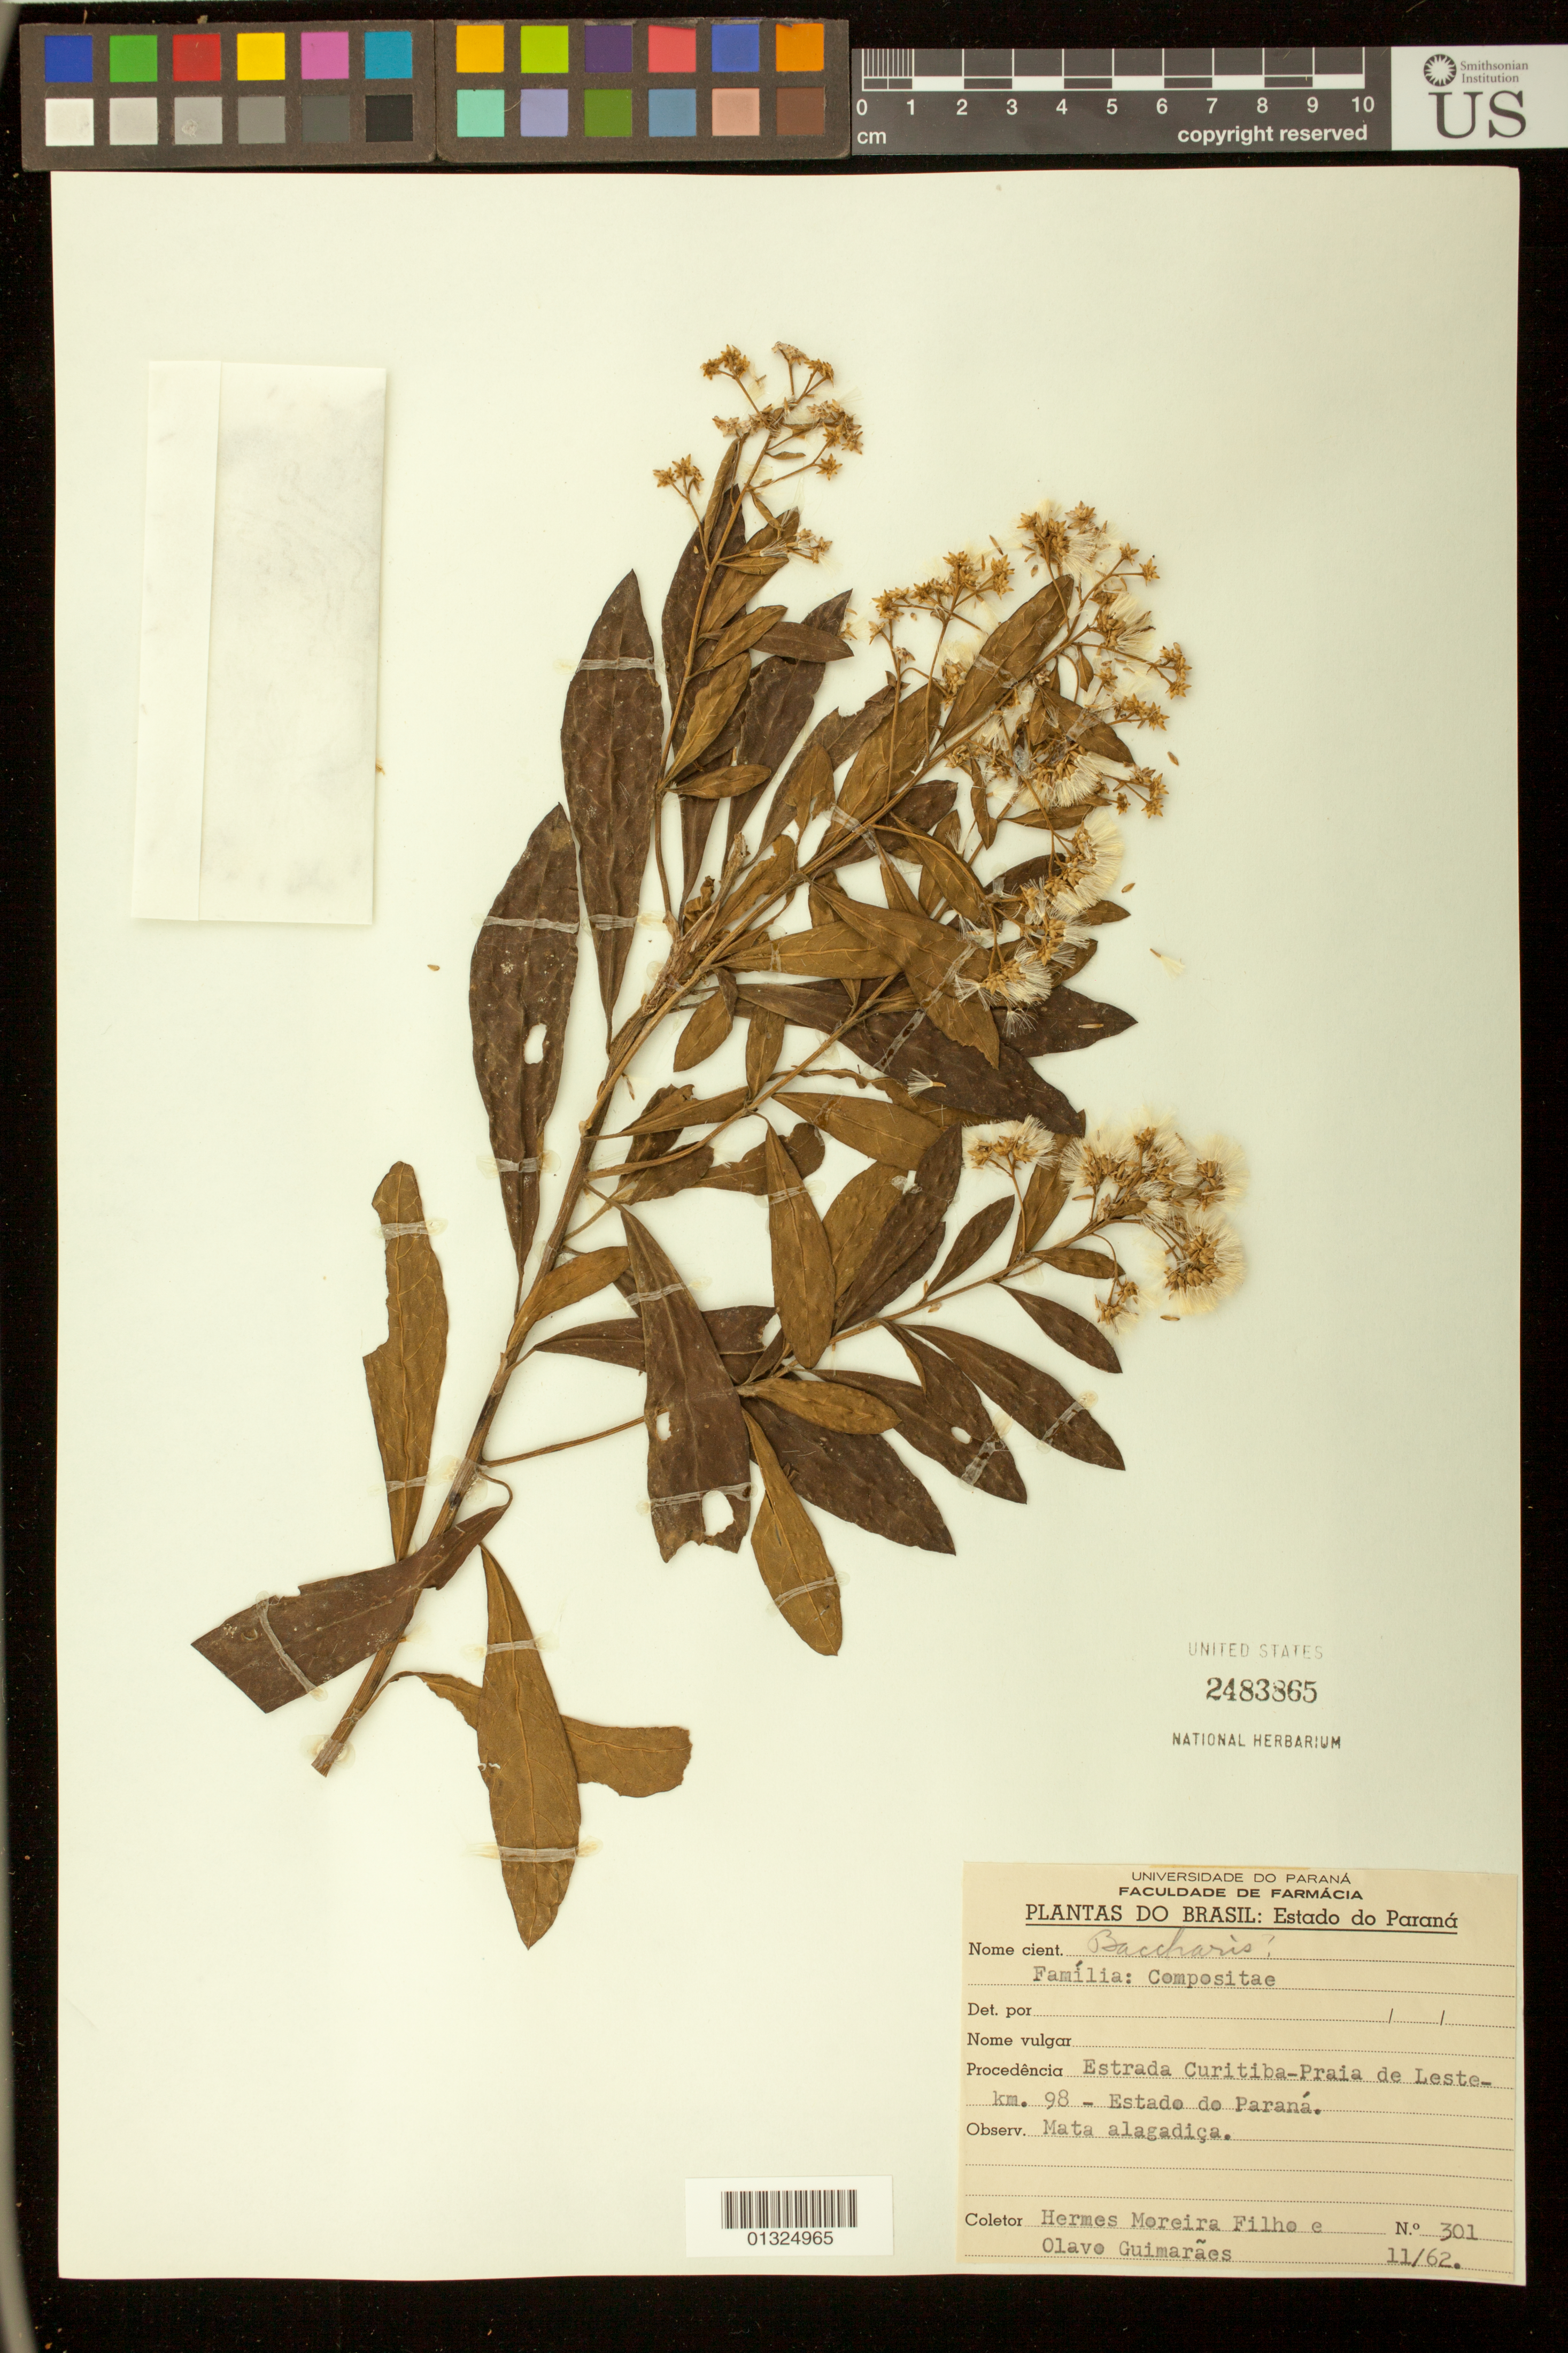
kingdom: Plantae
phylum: Tracheophyta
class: Magnoliopsida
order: Asterales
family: Asteraceae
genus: Baccharis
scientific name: Baccharis sp.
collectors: H. Moreira & O. A. Guimarães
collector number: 301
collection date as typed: Nov 1962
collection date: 1962-11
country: Brazil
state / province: Paraná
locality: Km 98 da Estrada Curitiba-Praia de Leste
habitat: Mata alagadica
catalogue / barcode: US 2483865